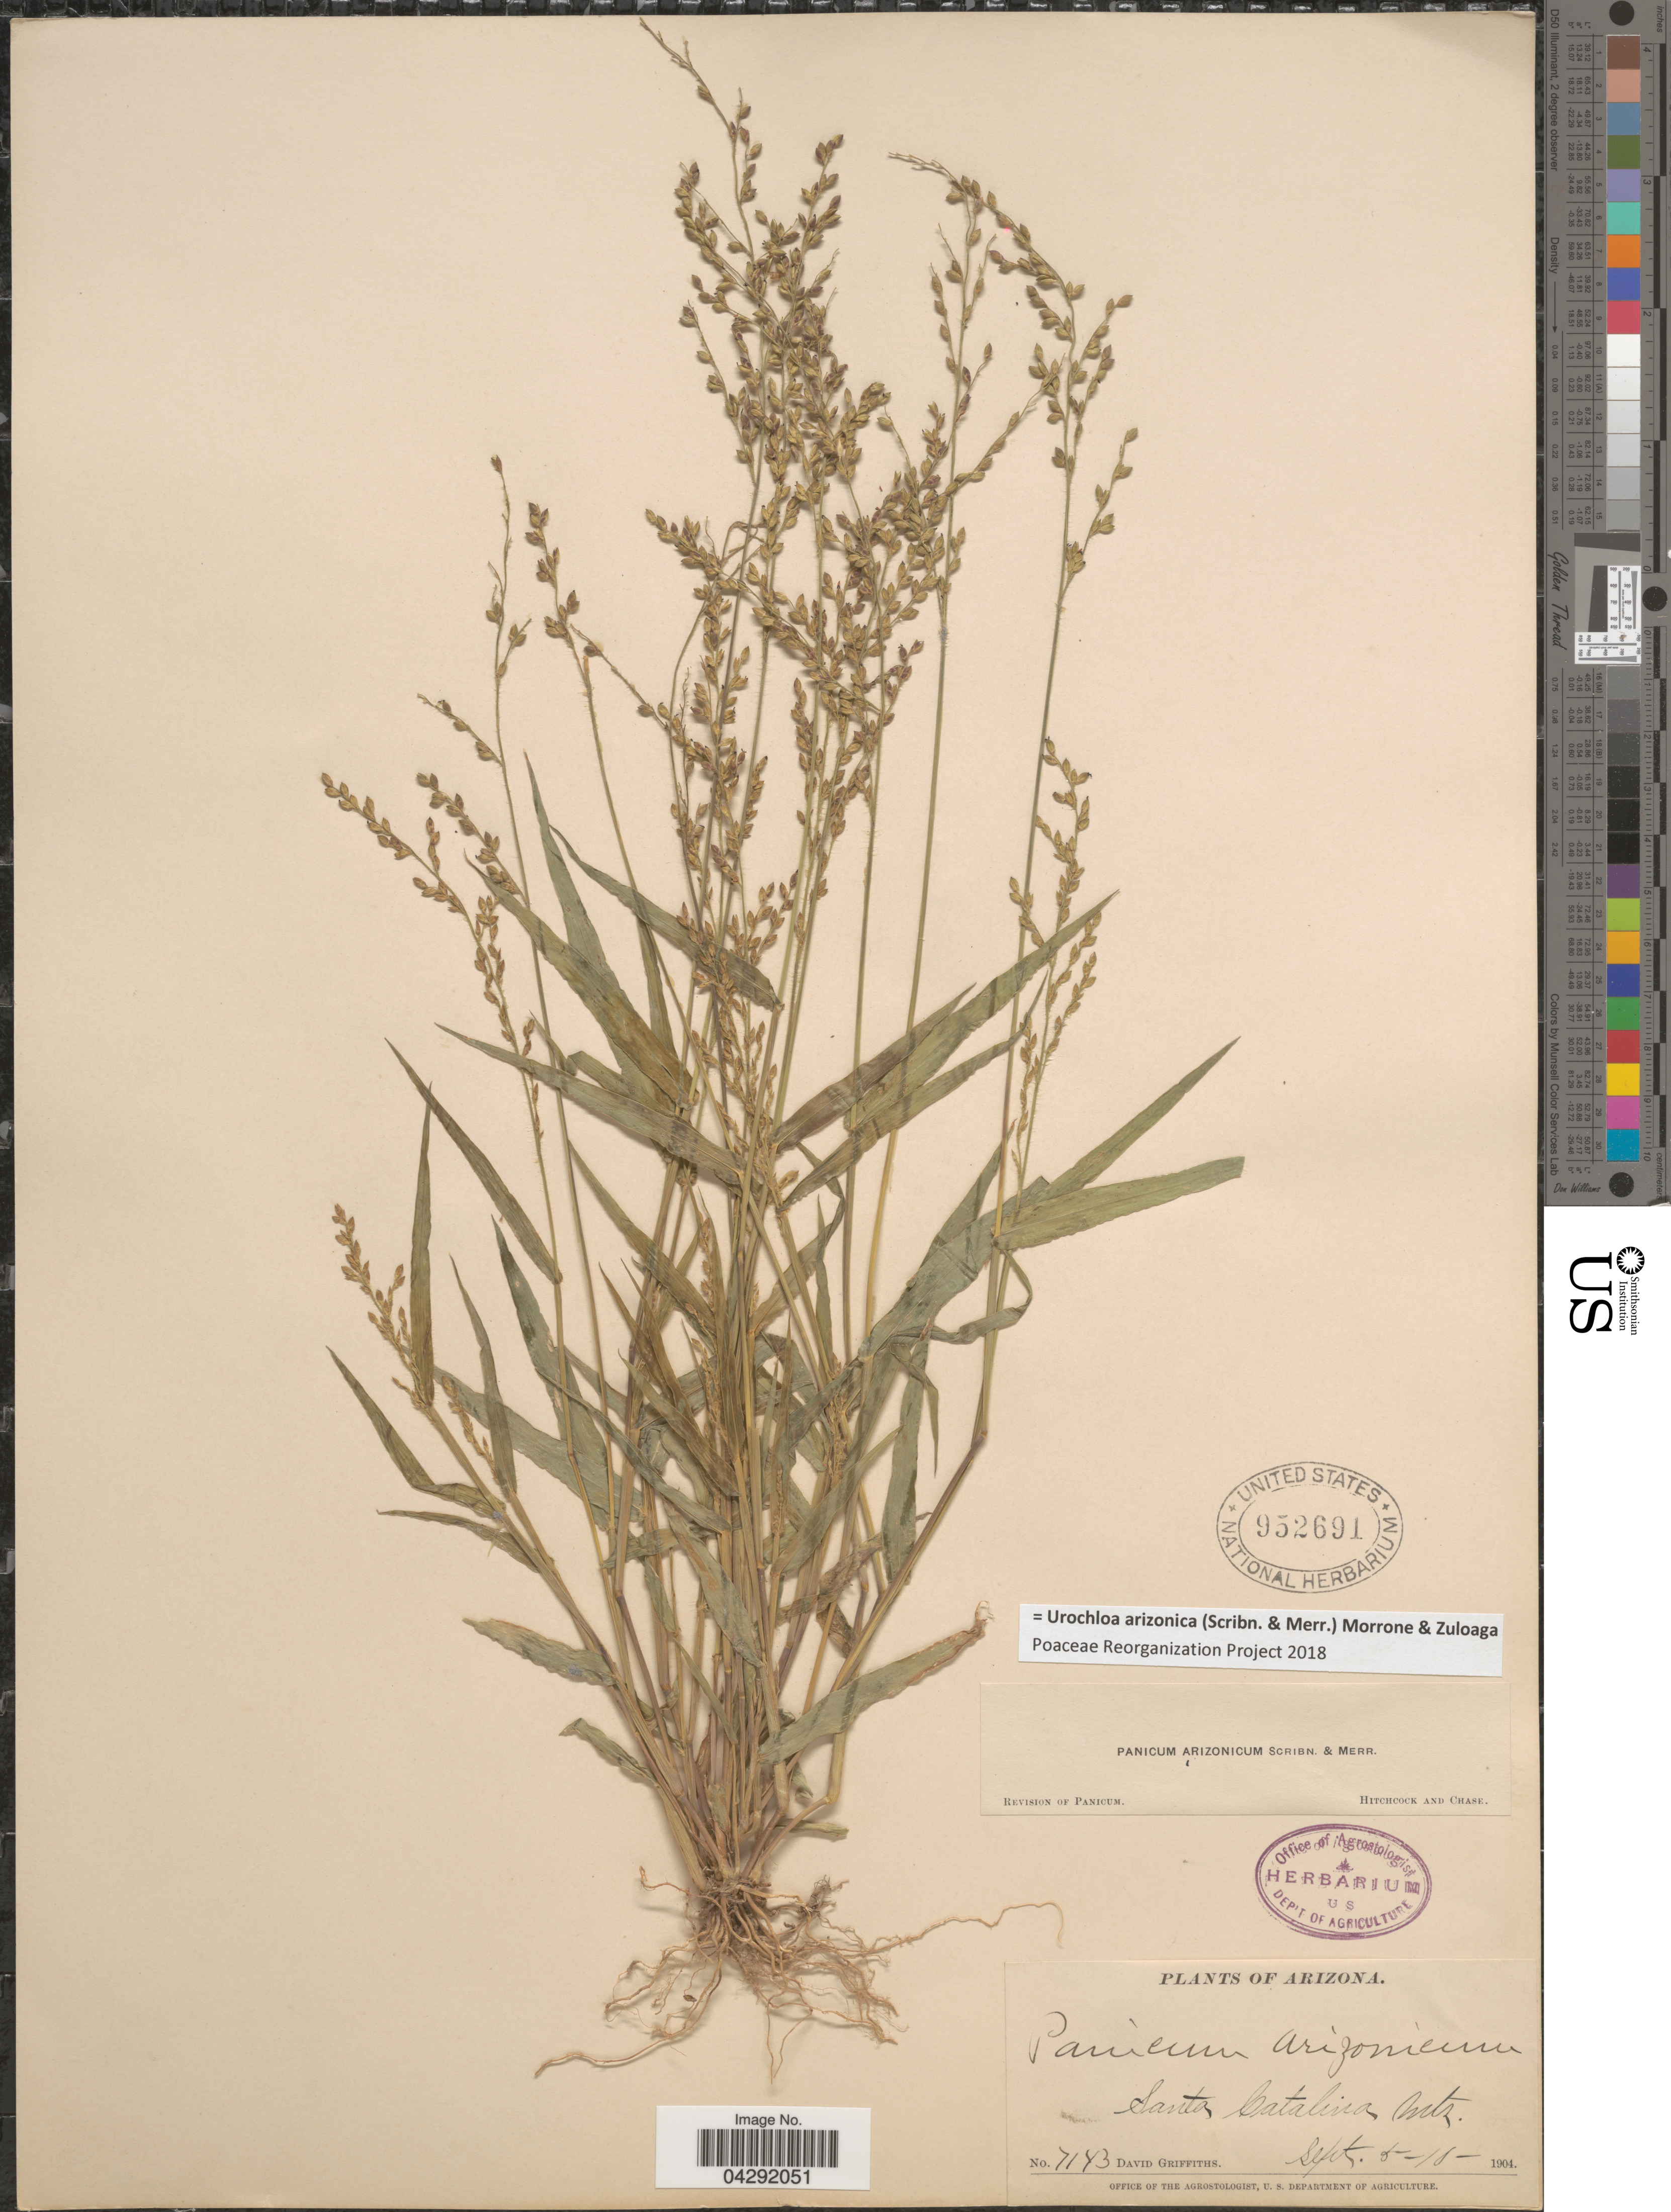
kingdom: Plantae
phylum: Tracheophyta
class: Liliopsida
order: Poales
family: Poaceae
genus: Urochloa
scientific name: Urochloa arizonica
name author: (Scribn. & Merr.) Morrone & Zuloaga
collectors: D. Griffiths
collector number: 7143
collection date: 1904-09-05/1904-09-10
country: United States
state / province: Arizona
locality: Santa Catalina Mts.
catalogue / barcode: US 952691